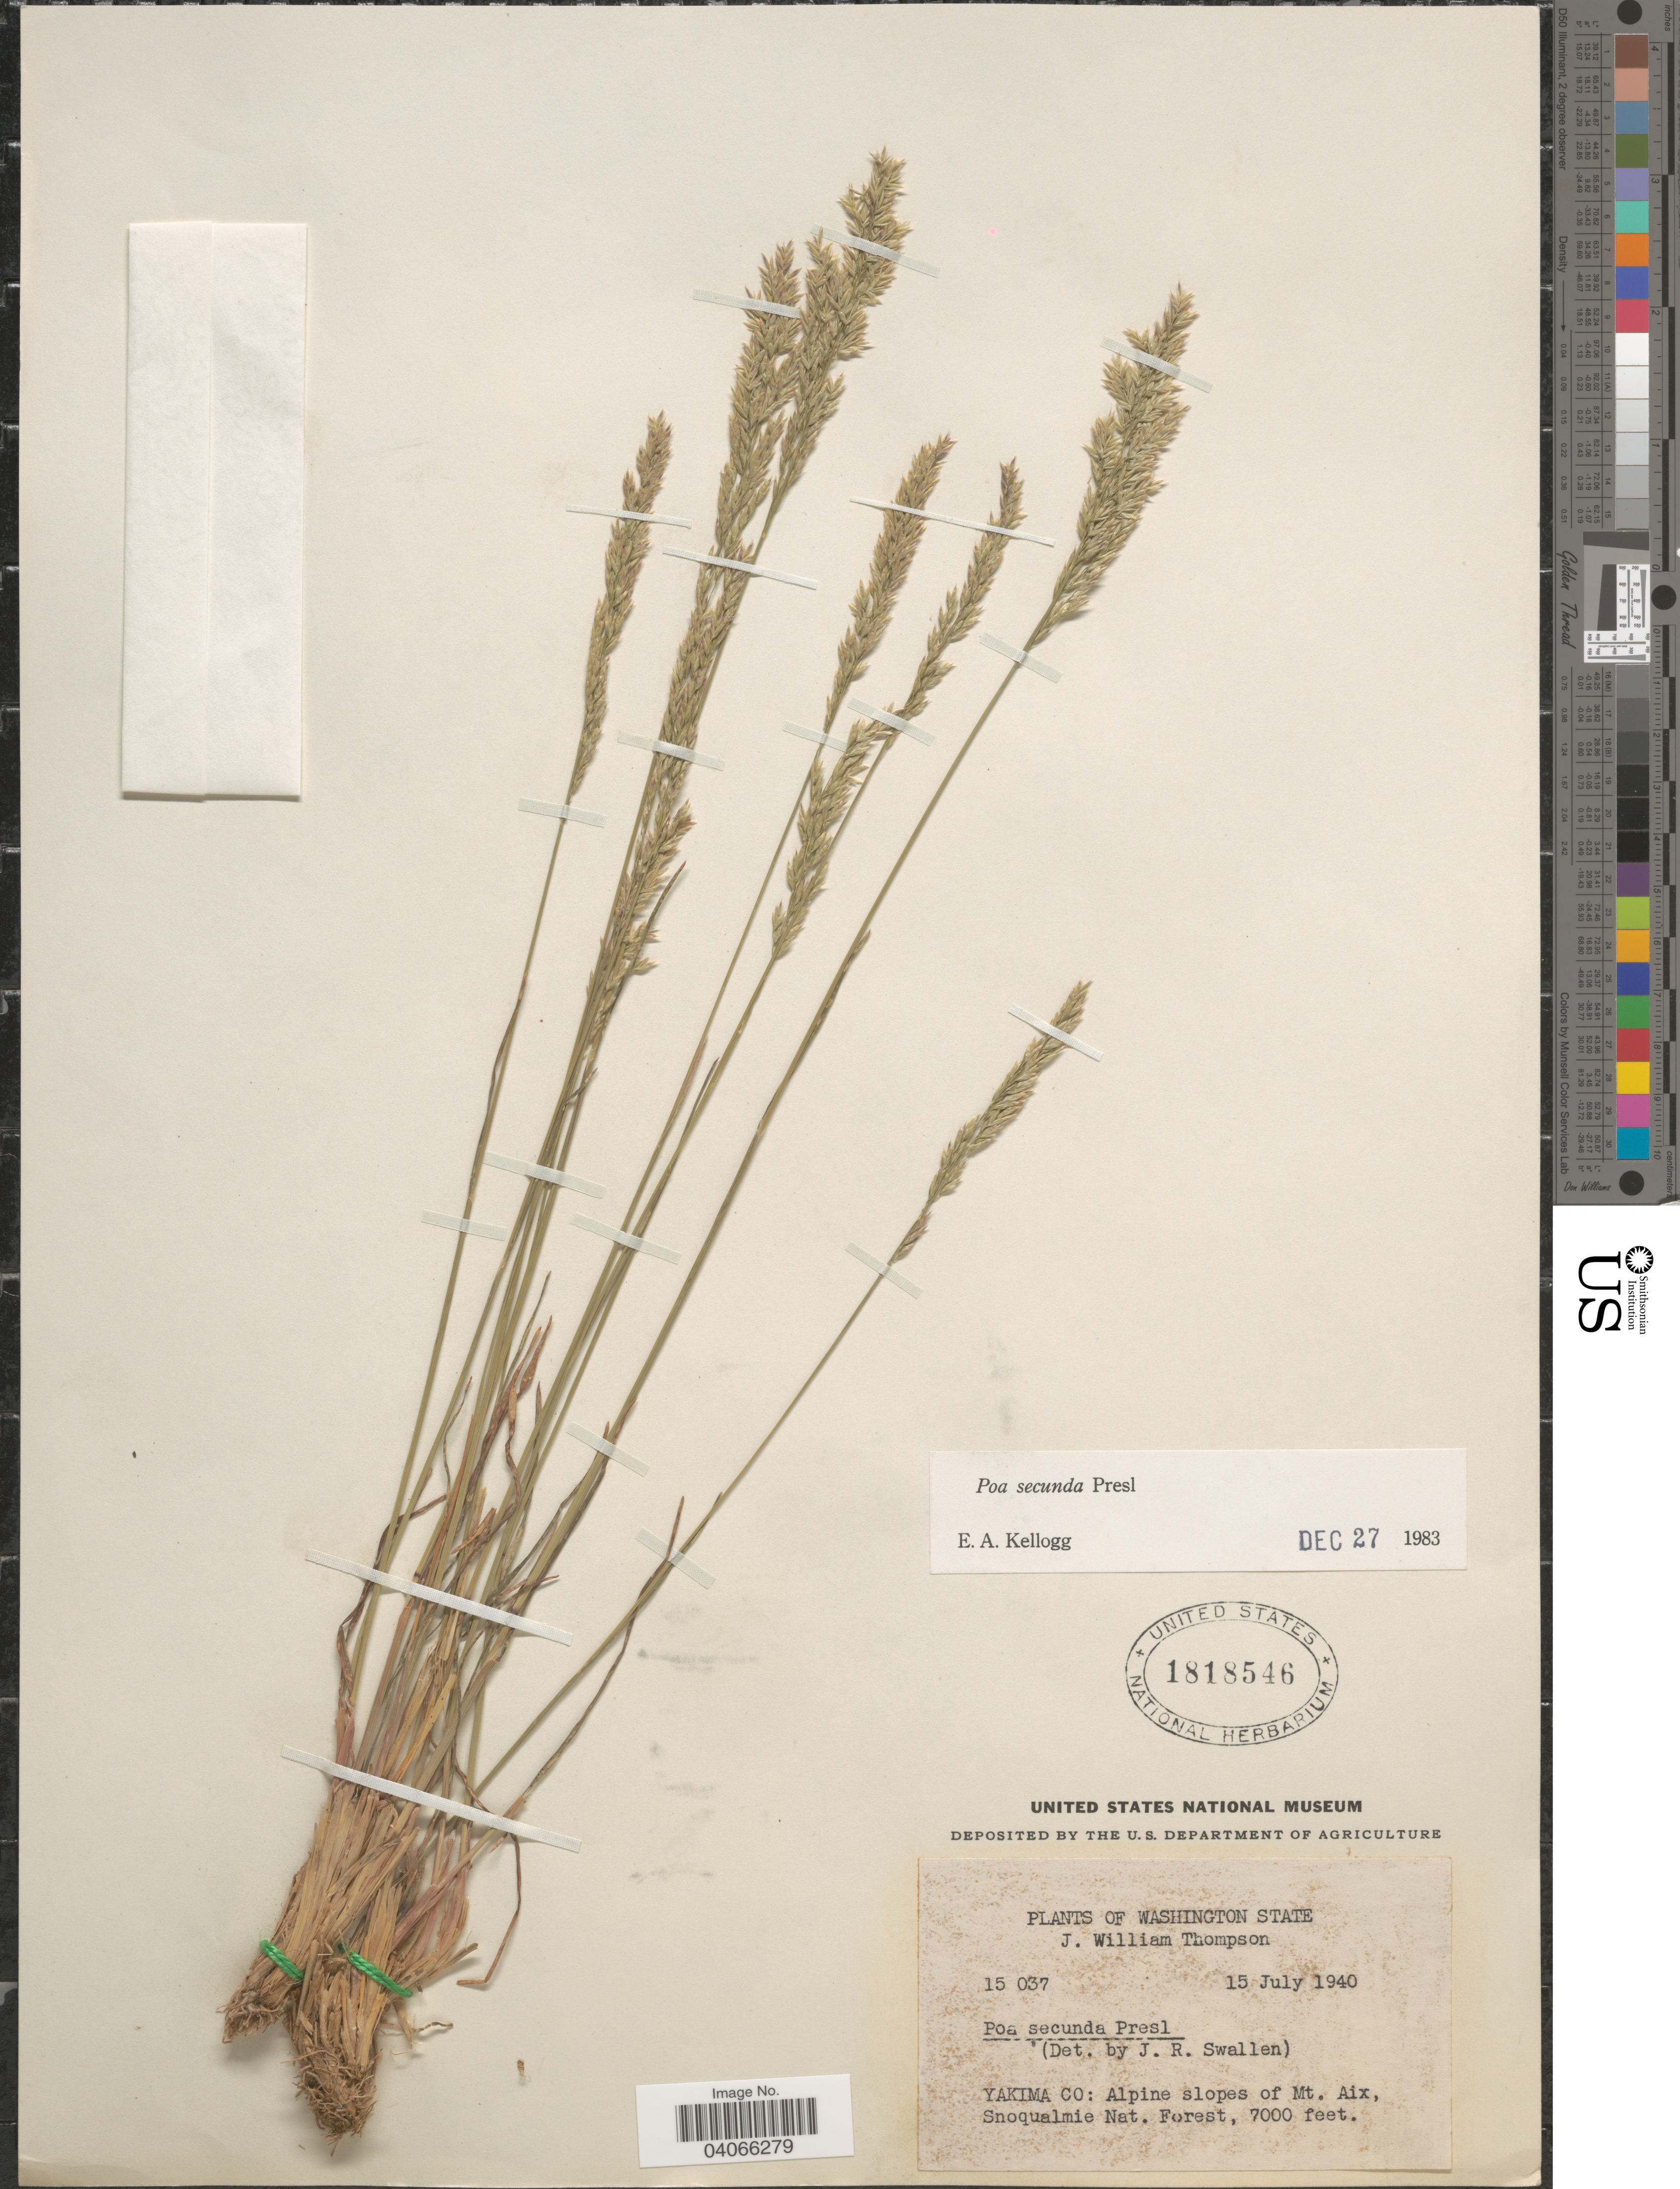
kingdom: Plantae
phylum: Tracheophyta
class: Liliopsida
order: Poales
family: Poaceae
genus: Poa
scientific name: Poa secunda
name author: J. Presl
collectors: J. W. Thompson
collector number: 15037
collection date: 1940-07-15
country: United States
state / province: Washington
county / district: Yakima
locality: Yakima Co: Alpine slopes of Mt. Aix, Snoqualmie Nat. Forest.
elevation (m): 2134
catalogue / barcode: US 1818546